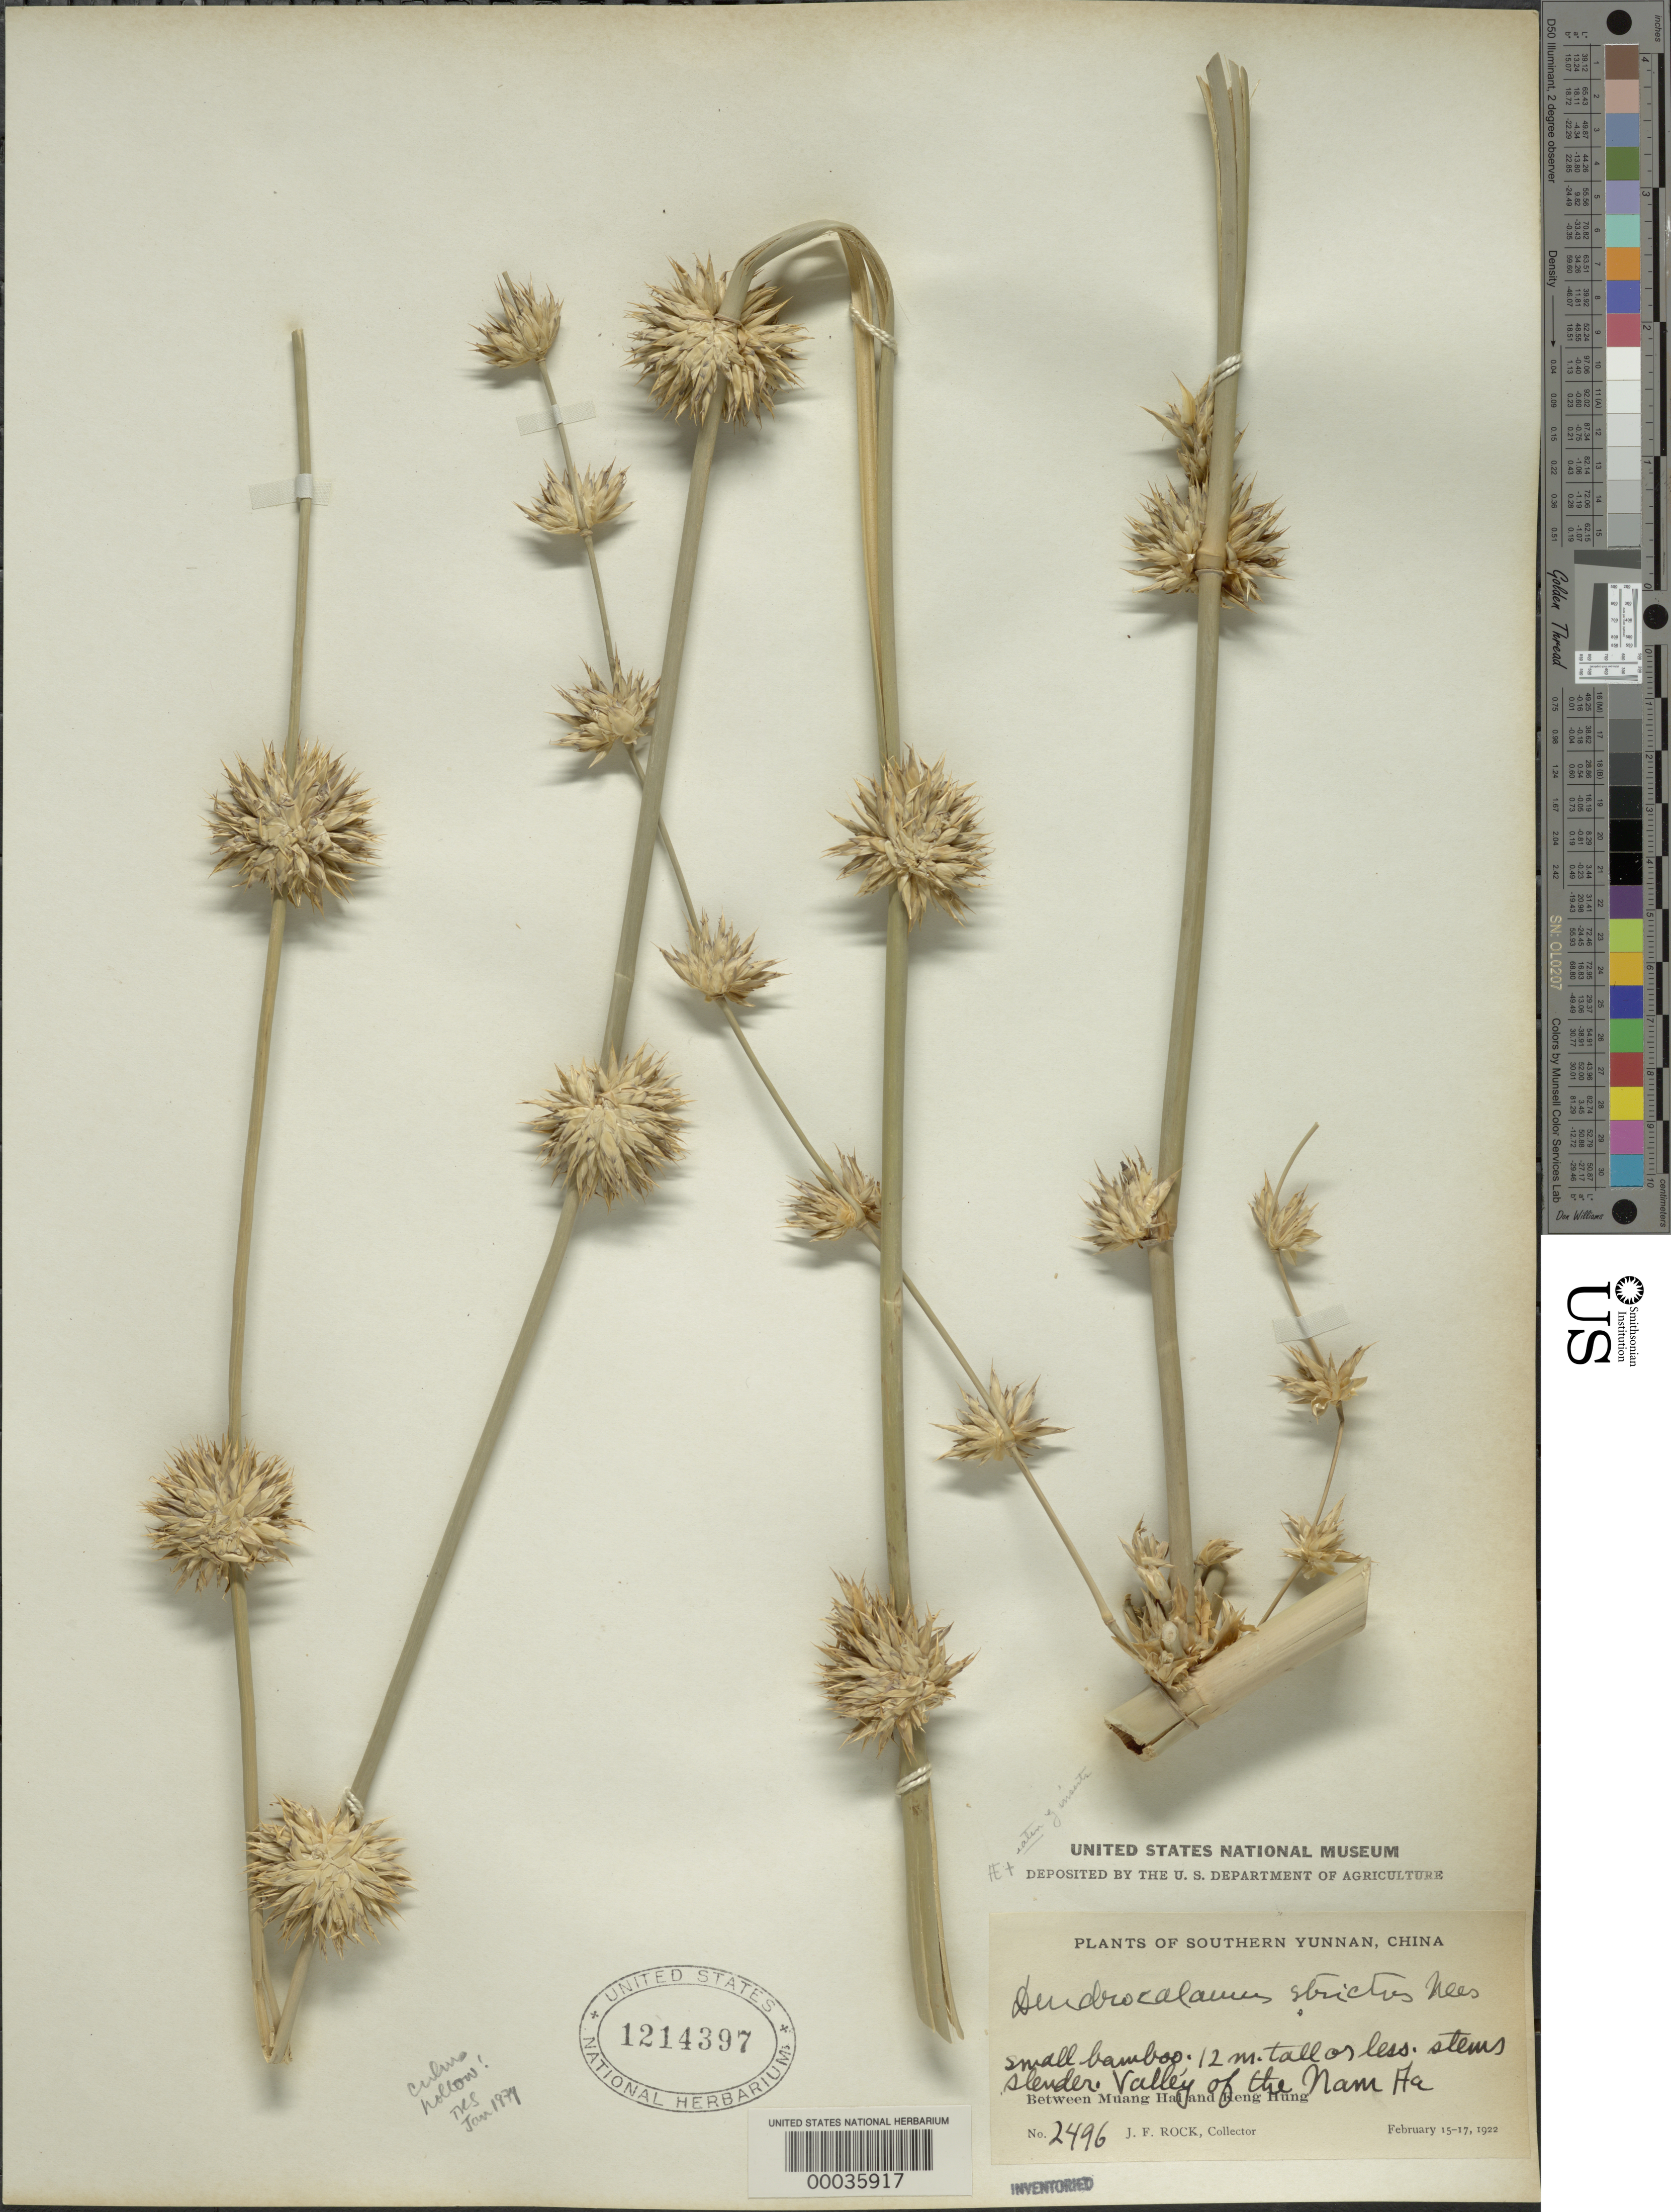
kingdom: Plantae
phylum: Tracheophyta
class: Liliopsida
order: Poales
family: Poaceae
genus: Dendrocalamus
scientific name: Dendrocalamus strictus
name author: (Roxb.) Nees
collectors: J. F. Rock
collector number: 2496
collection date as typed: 15 Feb 1922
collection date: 1922-02-15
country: China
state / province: Yunnan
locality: Muang hai, keng hung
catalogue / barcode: US 1214397